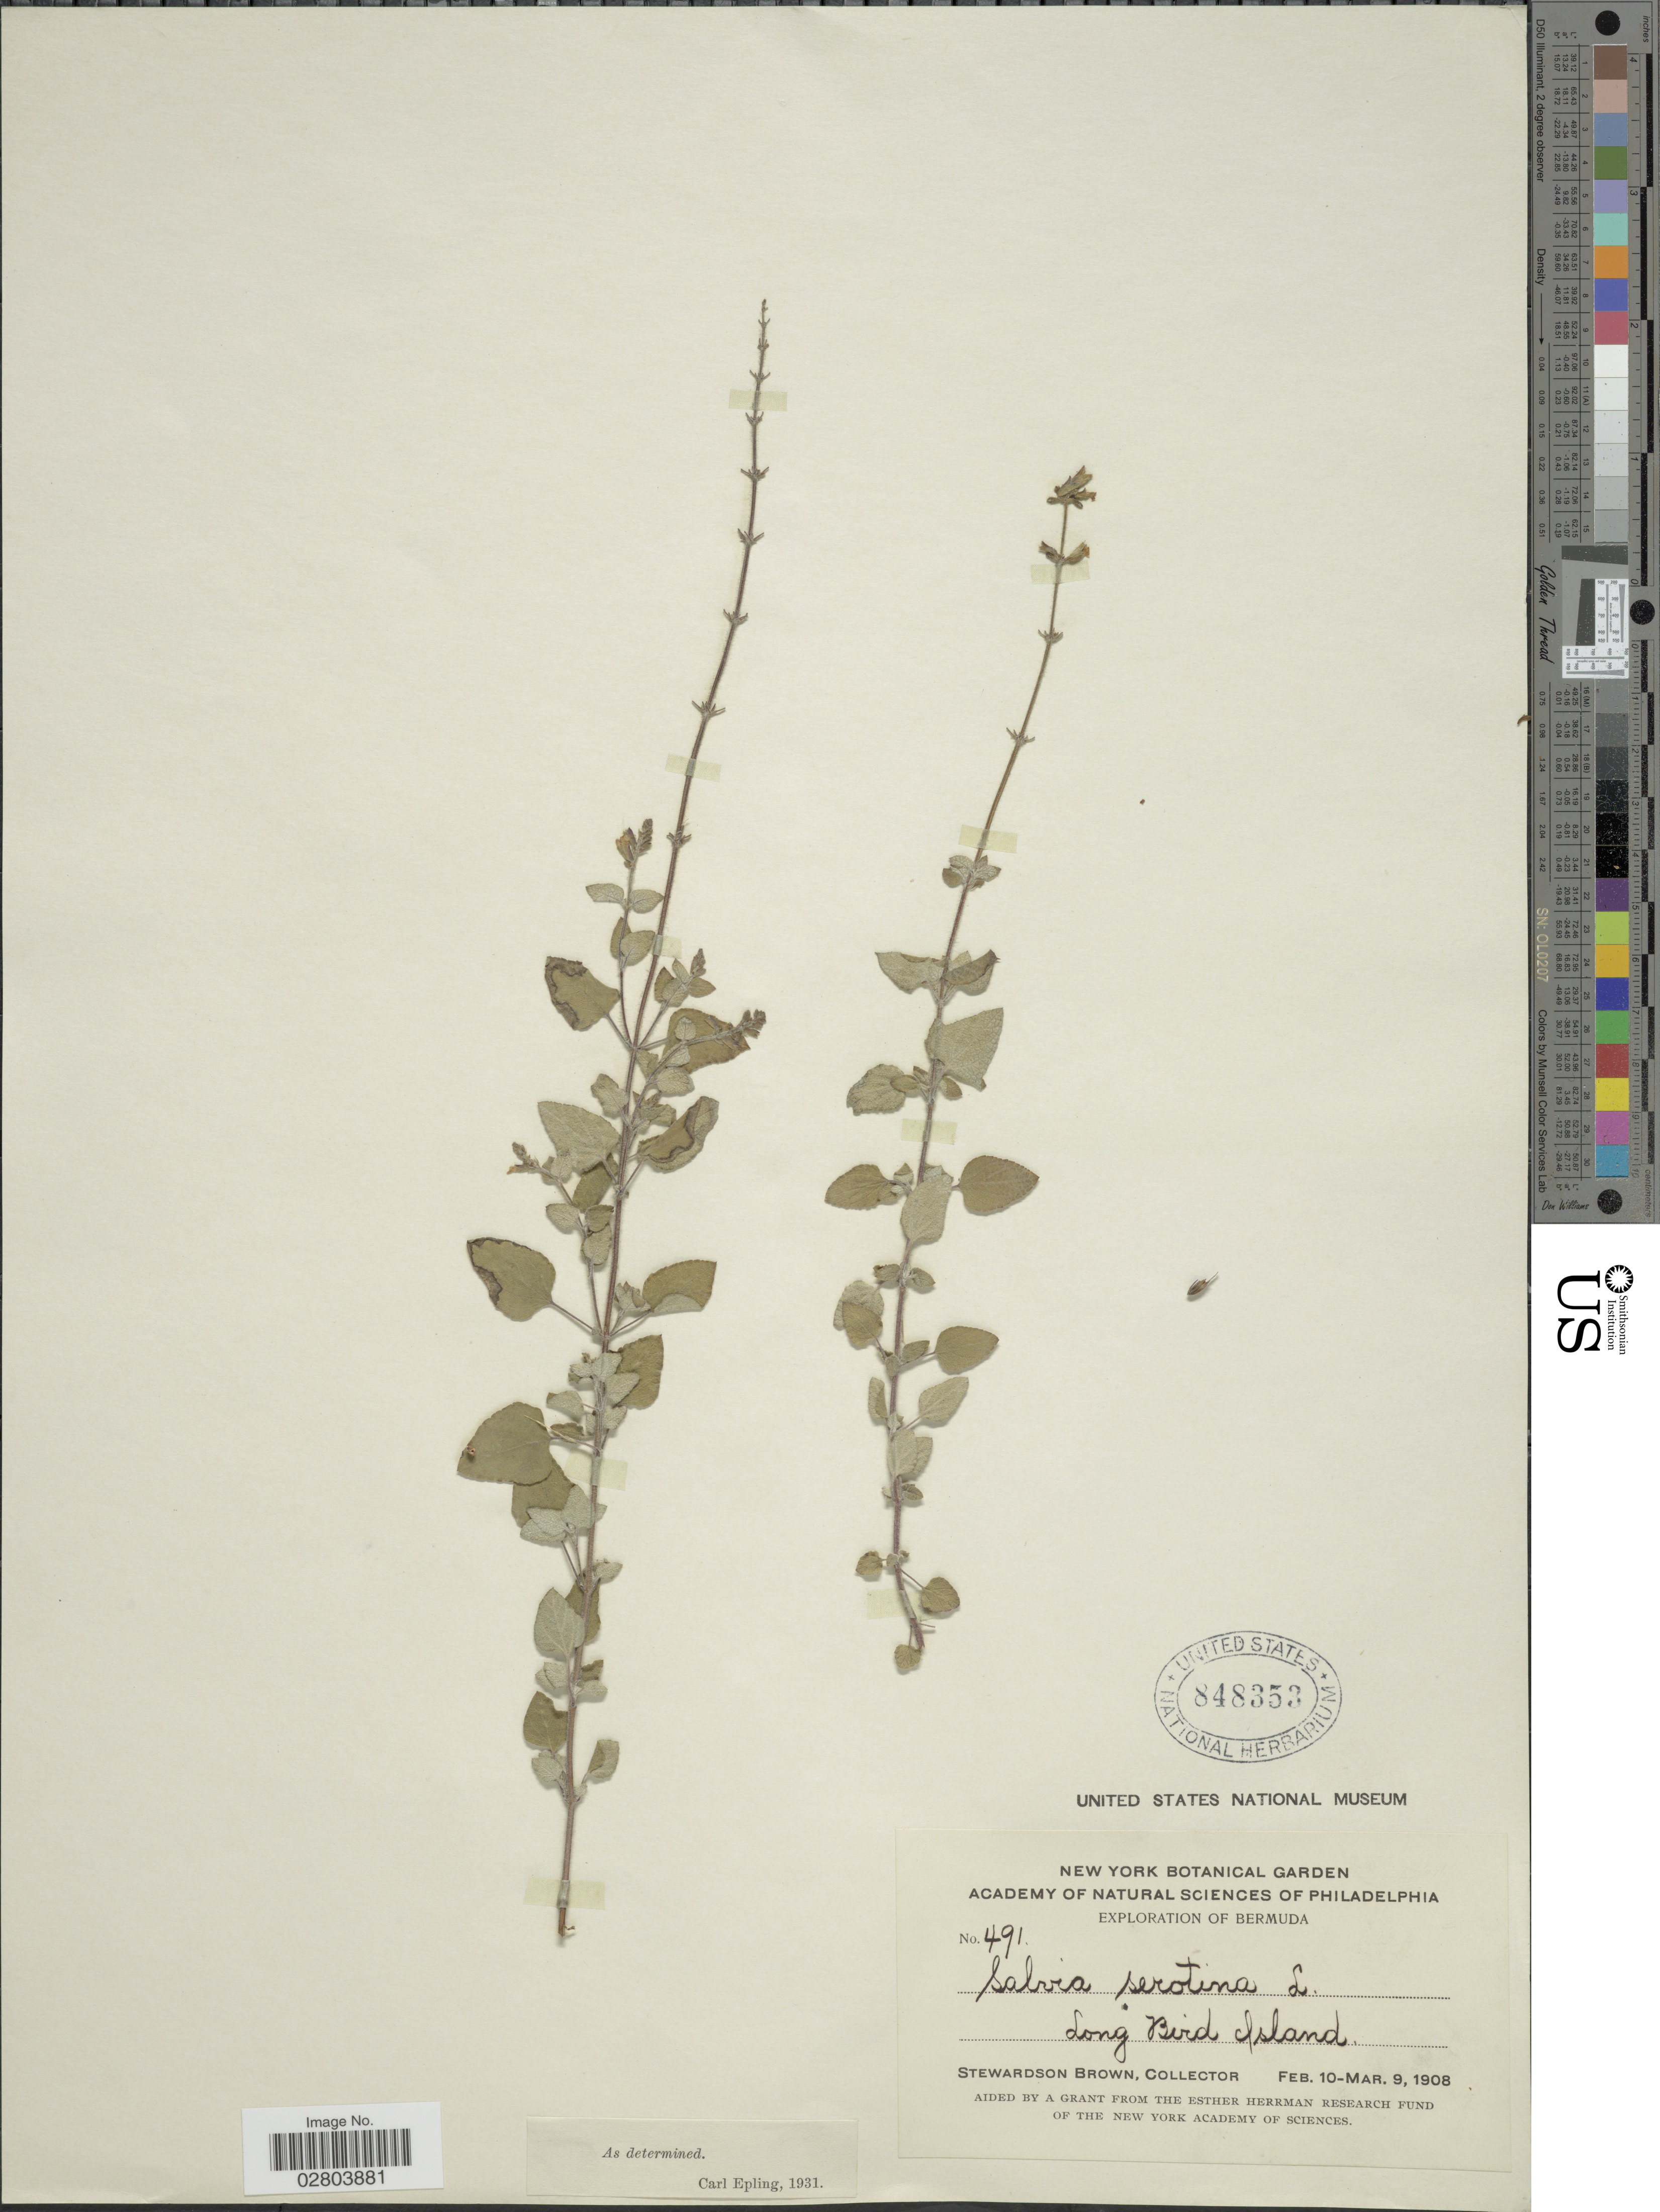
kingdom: Plantae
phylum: Tracheophyta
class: Magnoliopsida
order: Lamiales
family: Lamiaceae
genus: Salvia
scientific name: Salvia serotina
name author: L.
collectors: S. Brown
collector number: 491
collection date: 1908-02-10/1908-03-09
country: Bermuda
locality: Long Bird Island.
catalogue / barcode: US 848353